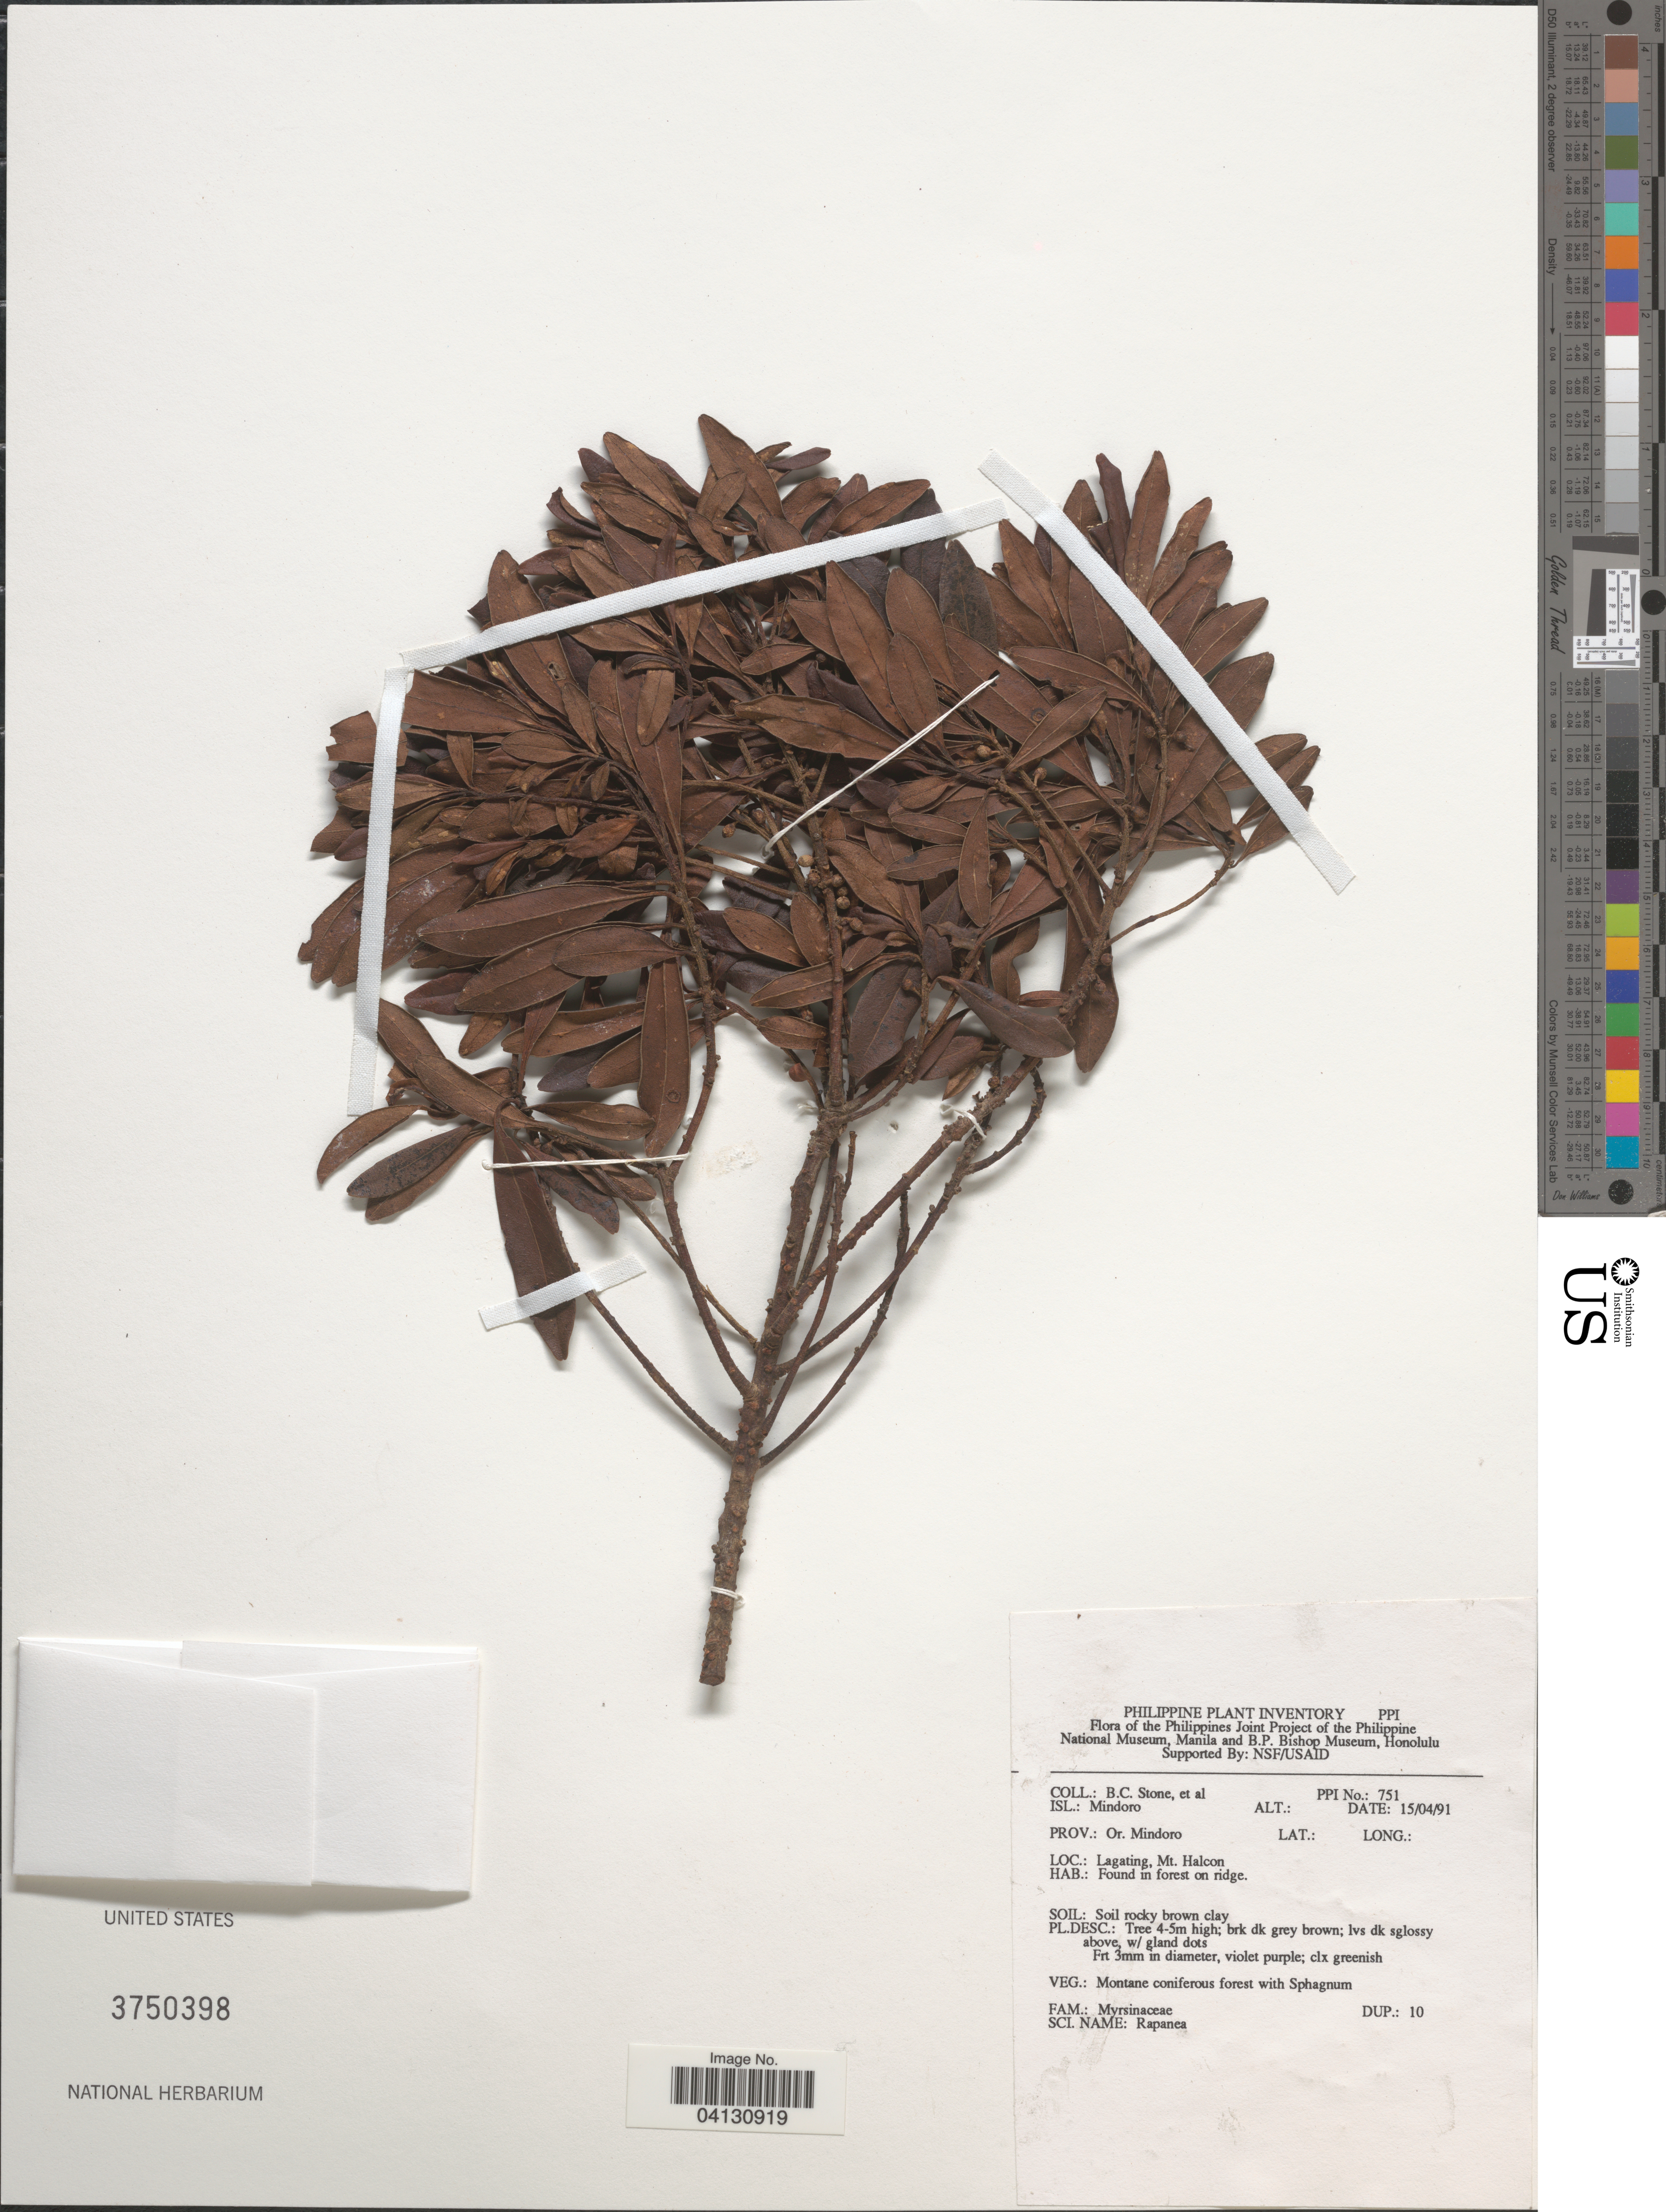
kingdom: Plantae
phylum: Tracheophyta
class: Magnoliopsida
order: Ericales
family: Primulaceae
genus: Rapanea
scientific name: Rapanea sp.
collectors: B. C. Stone & et al.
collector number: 751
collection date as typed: Transcribed d/m/y: 15/4/91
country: Philippines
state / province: Mimaropa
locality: Isl.: Mindoro. Prov.: Or. Mindoro. Lagating, Mt. Halcon.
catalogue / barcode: US 3750398